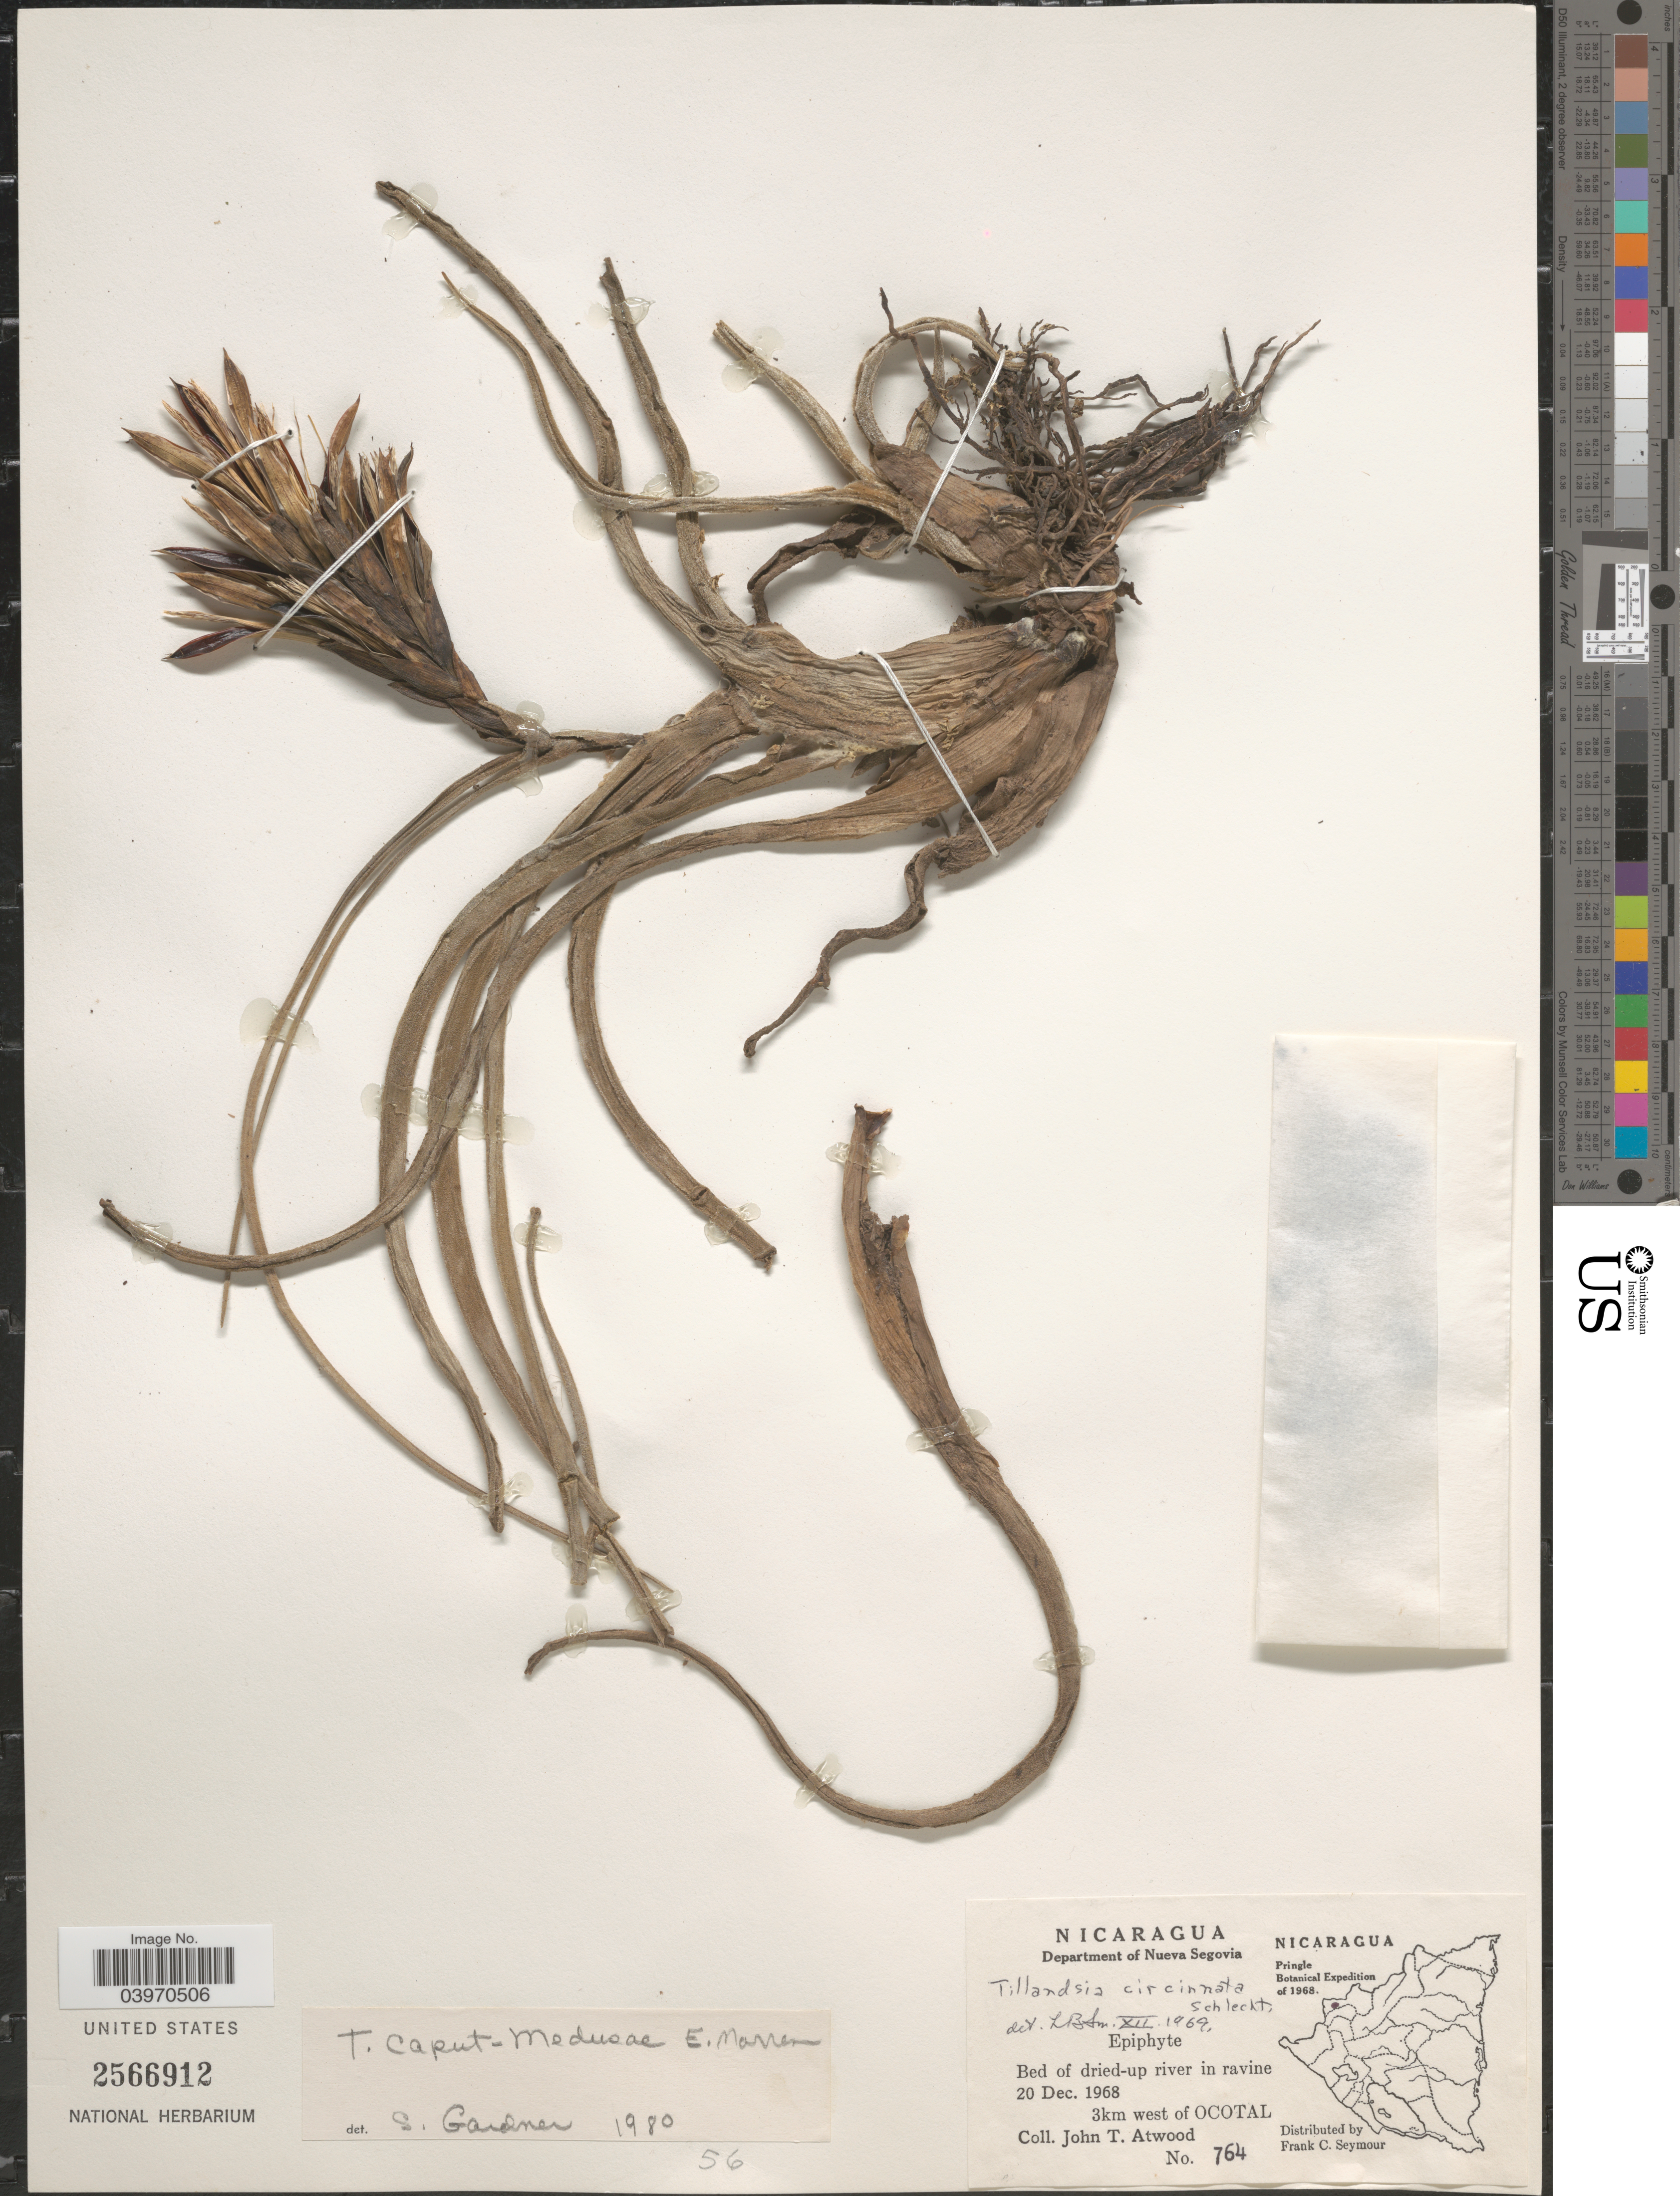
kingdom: Plantae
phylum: Tracheophyta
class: Liliopsida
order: Poales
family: Bromeliaceae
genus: Tillandsia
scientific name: Tillandsia caput-medusae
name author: É. Morren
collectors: J. T. Atwood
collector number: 764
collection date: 1968-12-20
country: Nicaragua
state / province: Nueva Segovia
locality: Department of Nueva Segovia. Bed of dried-up river in ravine. 3km west of Ocotal.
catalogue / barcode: US 2566912